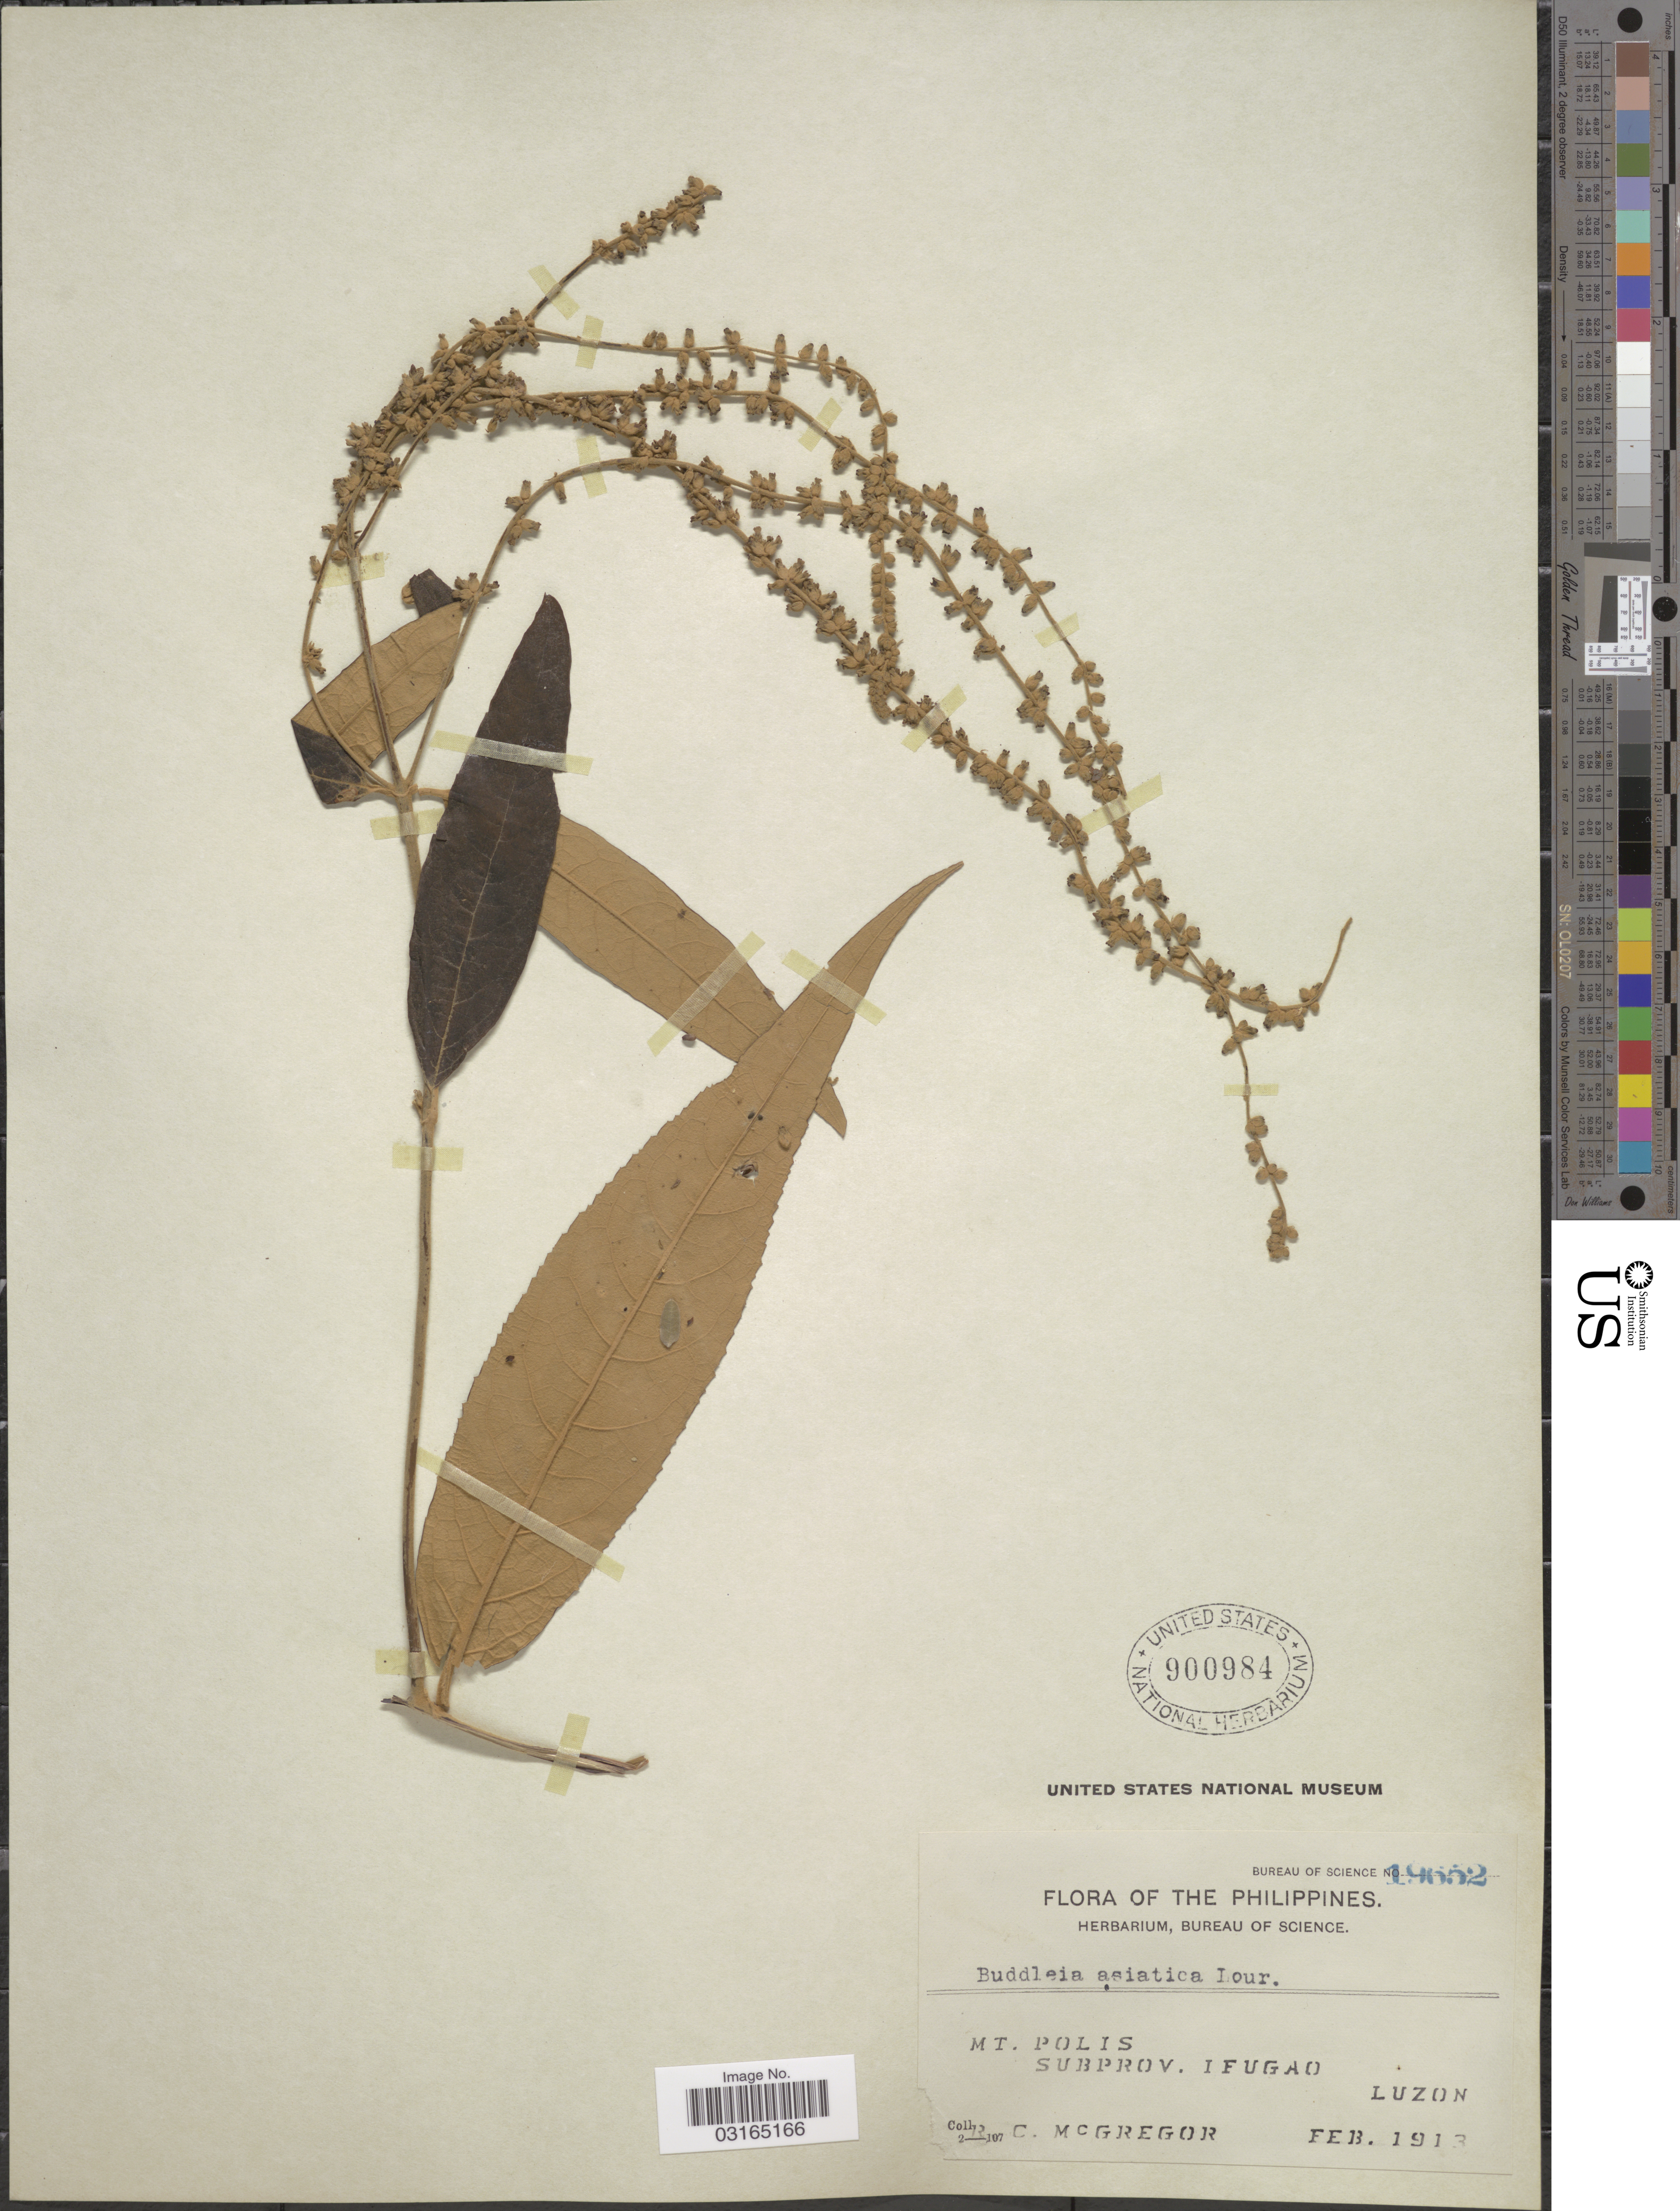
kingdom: Plantae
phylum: Tracheophyta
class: Magnoliopsida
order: Lamiales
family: Scrophulariaceae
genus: Buddleja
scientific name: Buddleja asiatica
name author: Lour.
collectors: R. C. McGregor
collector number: Bureau of Science 19652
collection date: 1913-02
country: Philippines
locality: Mt. Polis, Subprov. Ifugao, Luzon.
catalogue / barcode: US 900984